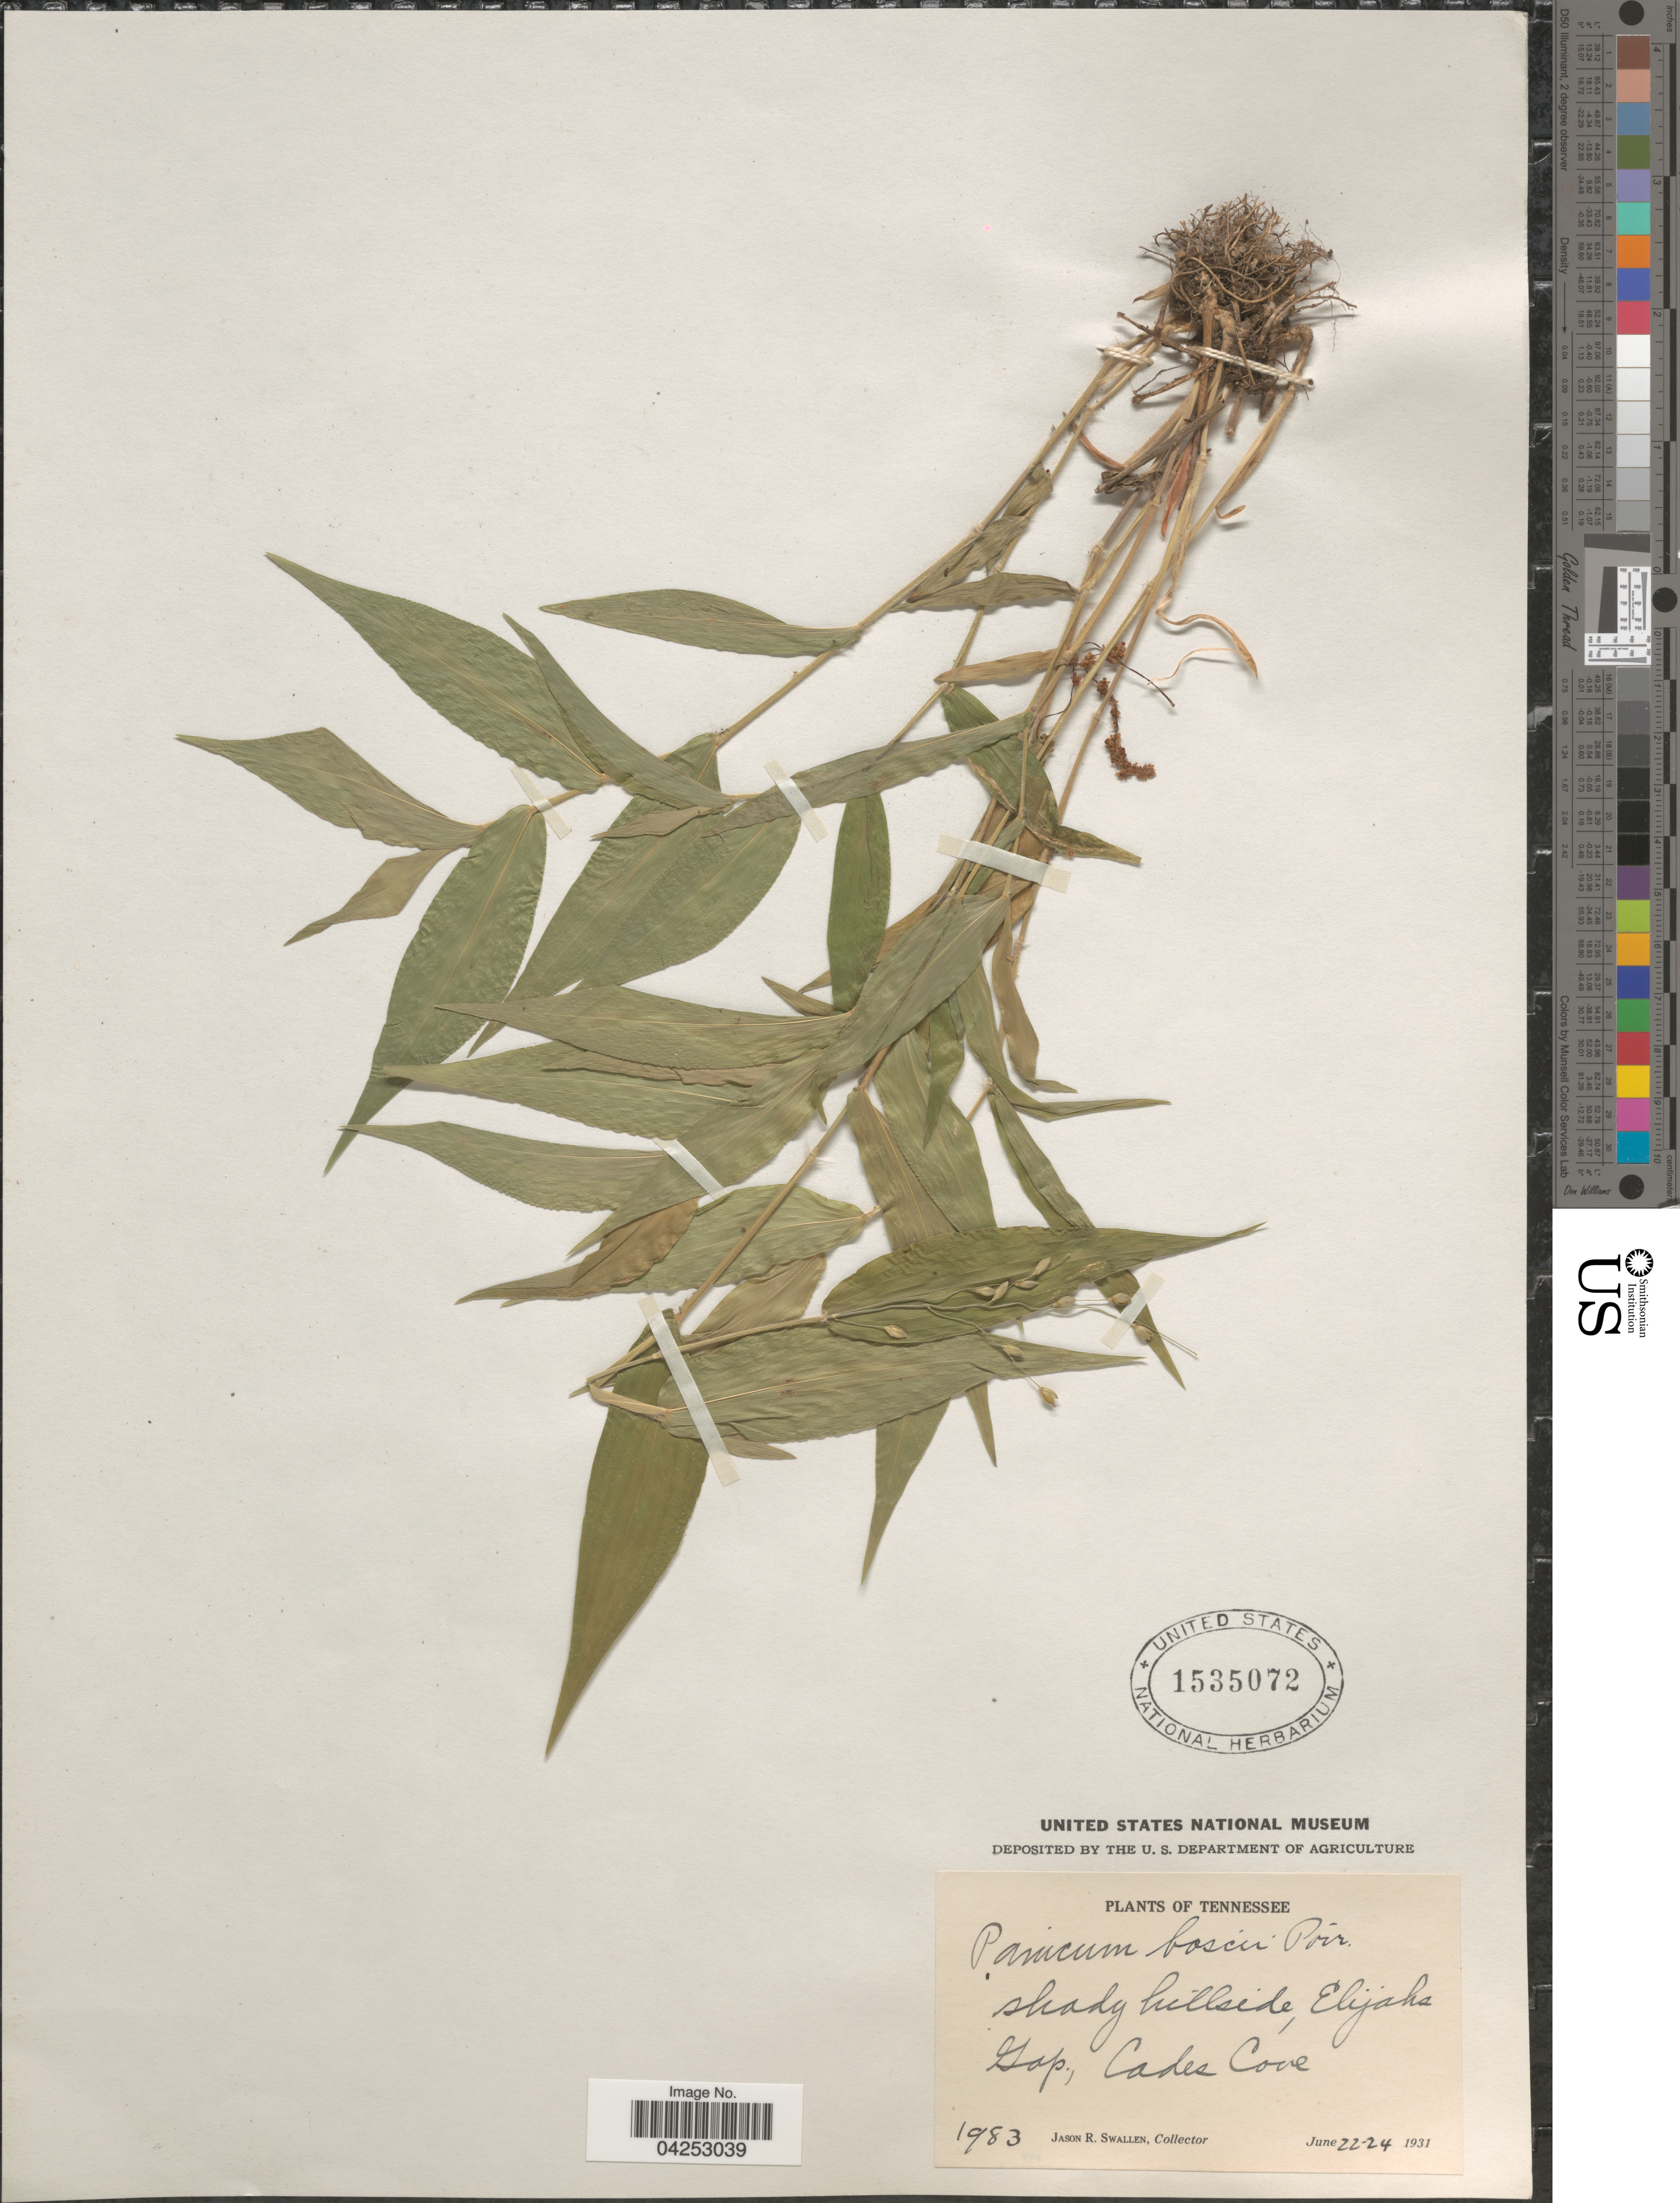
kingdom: Plantae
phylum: Tracheophyta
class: Liliopsida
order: Poales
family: Poaceae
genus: Dichanthelium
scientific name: Dichanthelium boscii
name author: (Poir.) Gould & C.A. Clark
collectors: J. R. Swallen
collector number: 1983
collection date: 1931-06-22/1931-06-24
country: United States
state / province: Tennessee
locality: Shady hillside, Elijahs Gap., Cades Cove.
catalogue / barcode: US 1535072